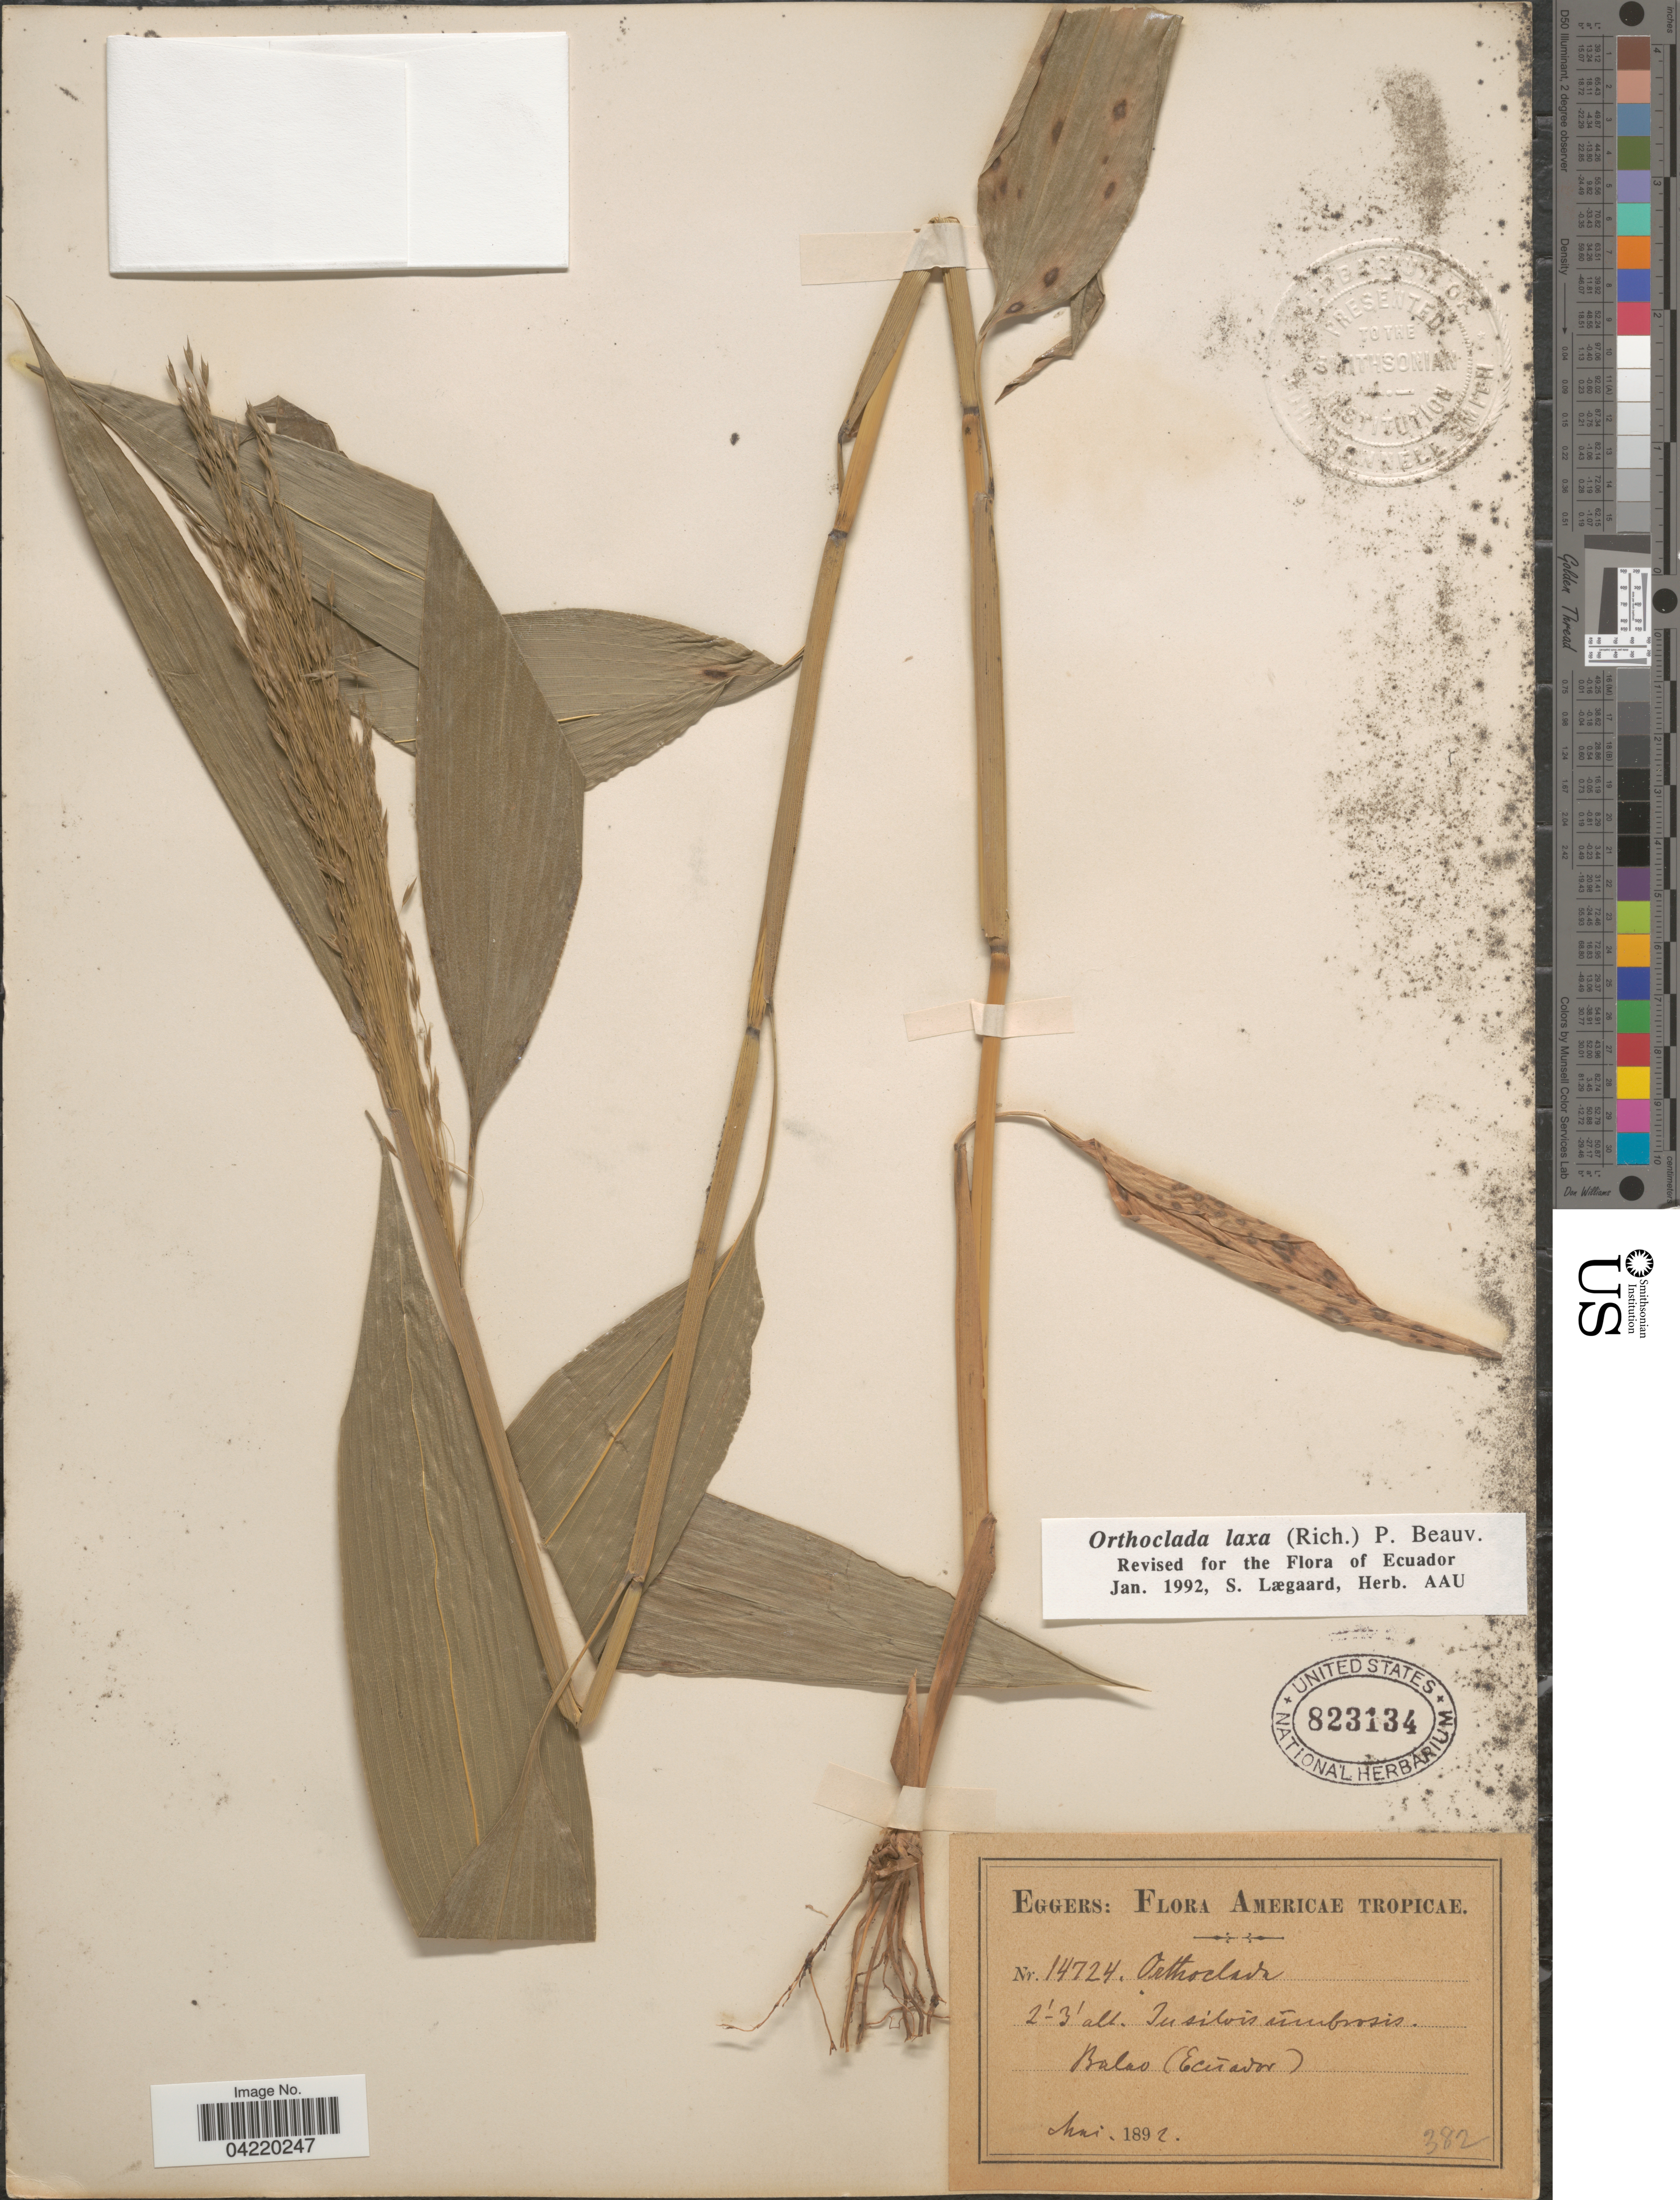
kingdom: Plantae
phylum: Tracheophyta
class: Liliopsida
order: Poales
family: Poaceae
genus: Orthoclada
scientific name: Orthoclada laxa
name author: P. Beauv.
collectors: -. Eggers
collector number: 14724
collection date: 1892-05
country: Ecuador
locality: Americae Tropicae. Balao.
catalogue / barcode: US 823134